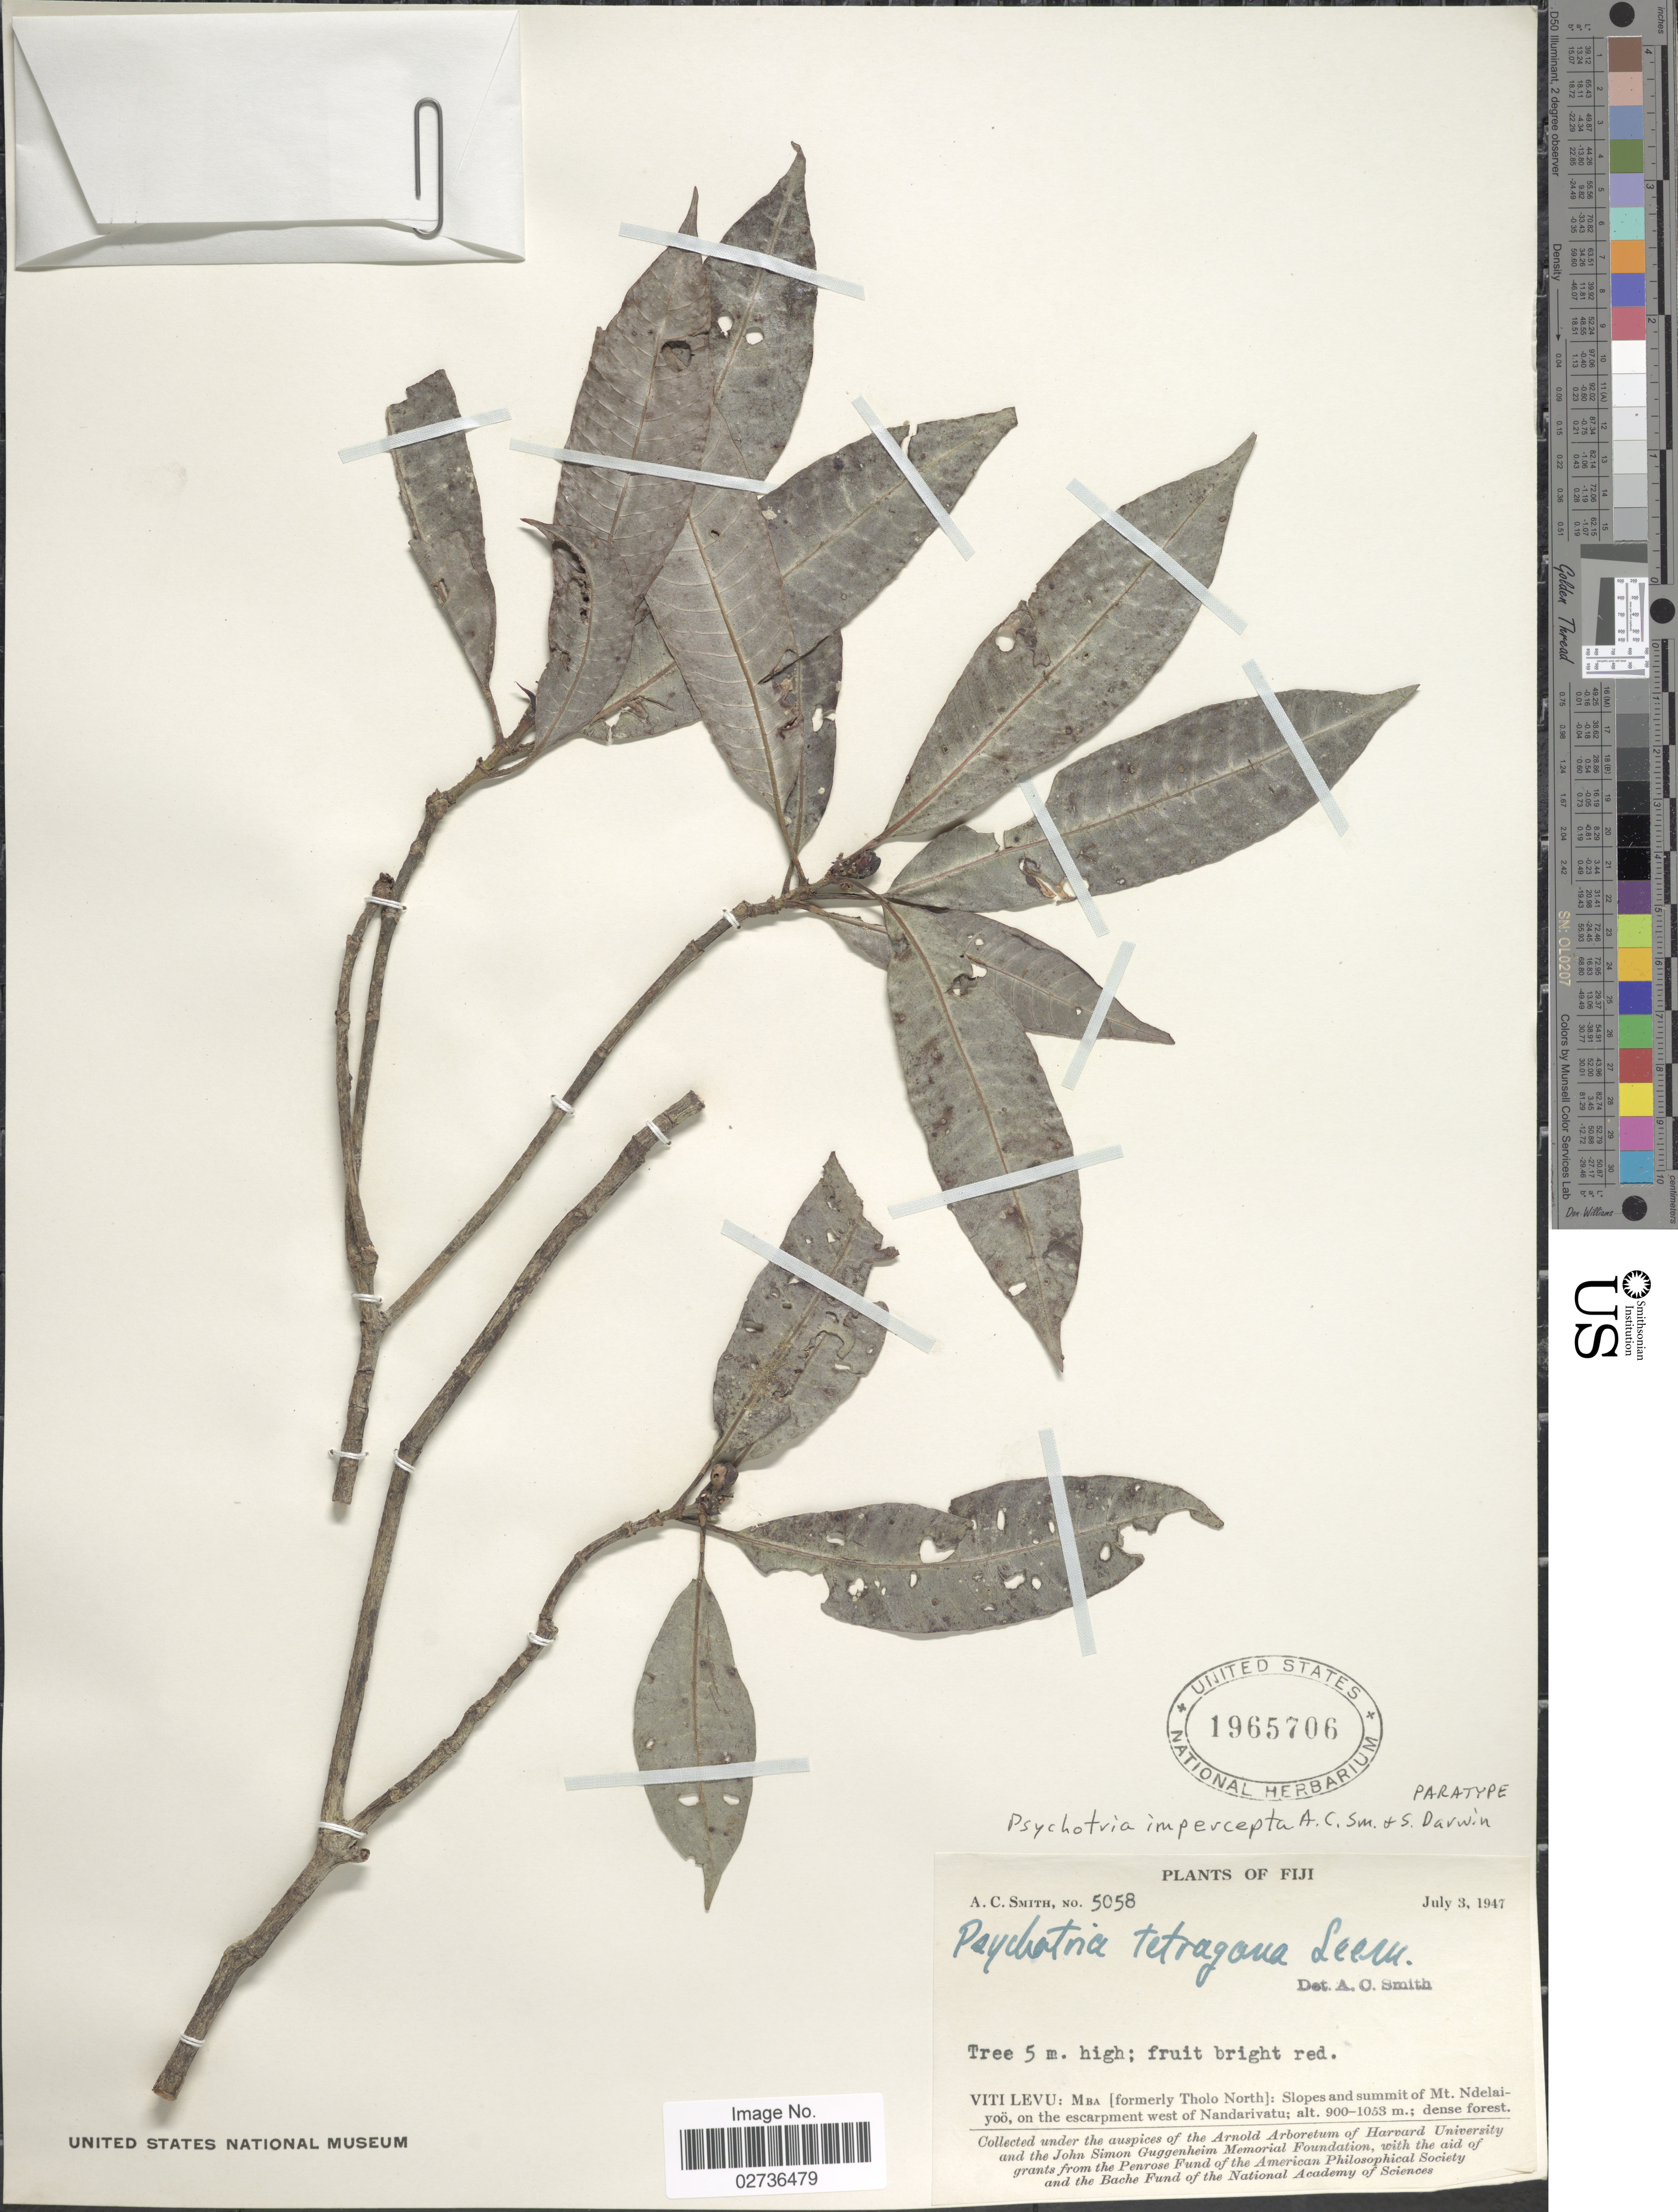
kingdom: Plantae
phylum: Tracheophyta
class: Magnoliopsida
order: Gentianales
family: Rubiaceae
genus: Psychotria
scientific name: Psychotria impercepta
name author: A.C. Sm. & S.P. Darwin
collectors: A. C. Smith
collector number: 5058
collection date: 1947-07-03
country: Fiji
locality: Viti Levu: Mba [formerly Tholo North]: Slopes and summit of Mt. Ndelaiyoo, on the escarpment west of Nandarivatu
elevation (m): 900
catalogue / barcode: US 1965706